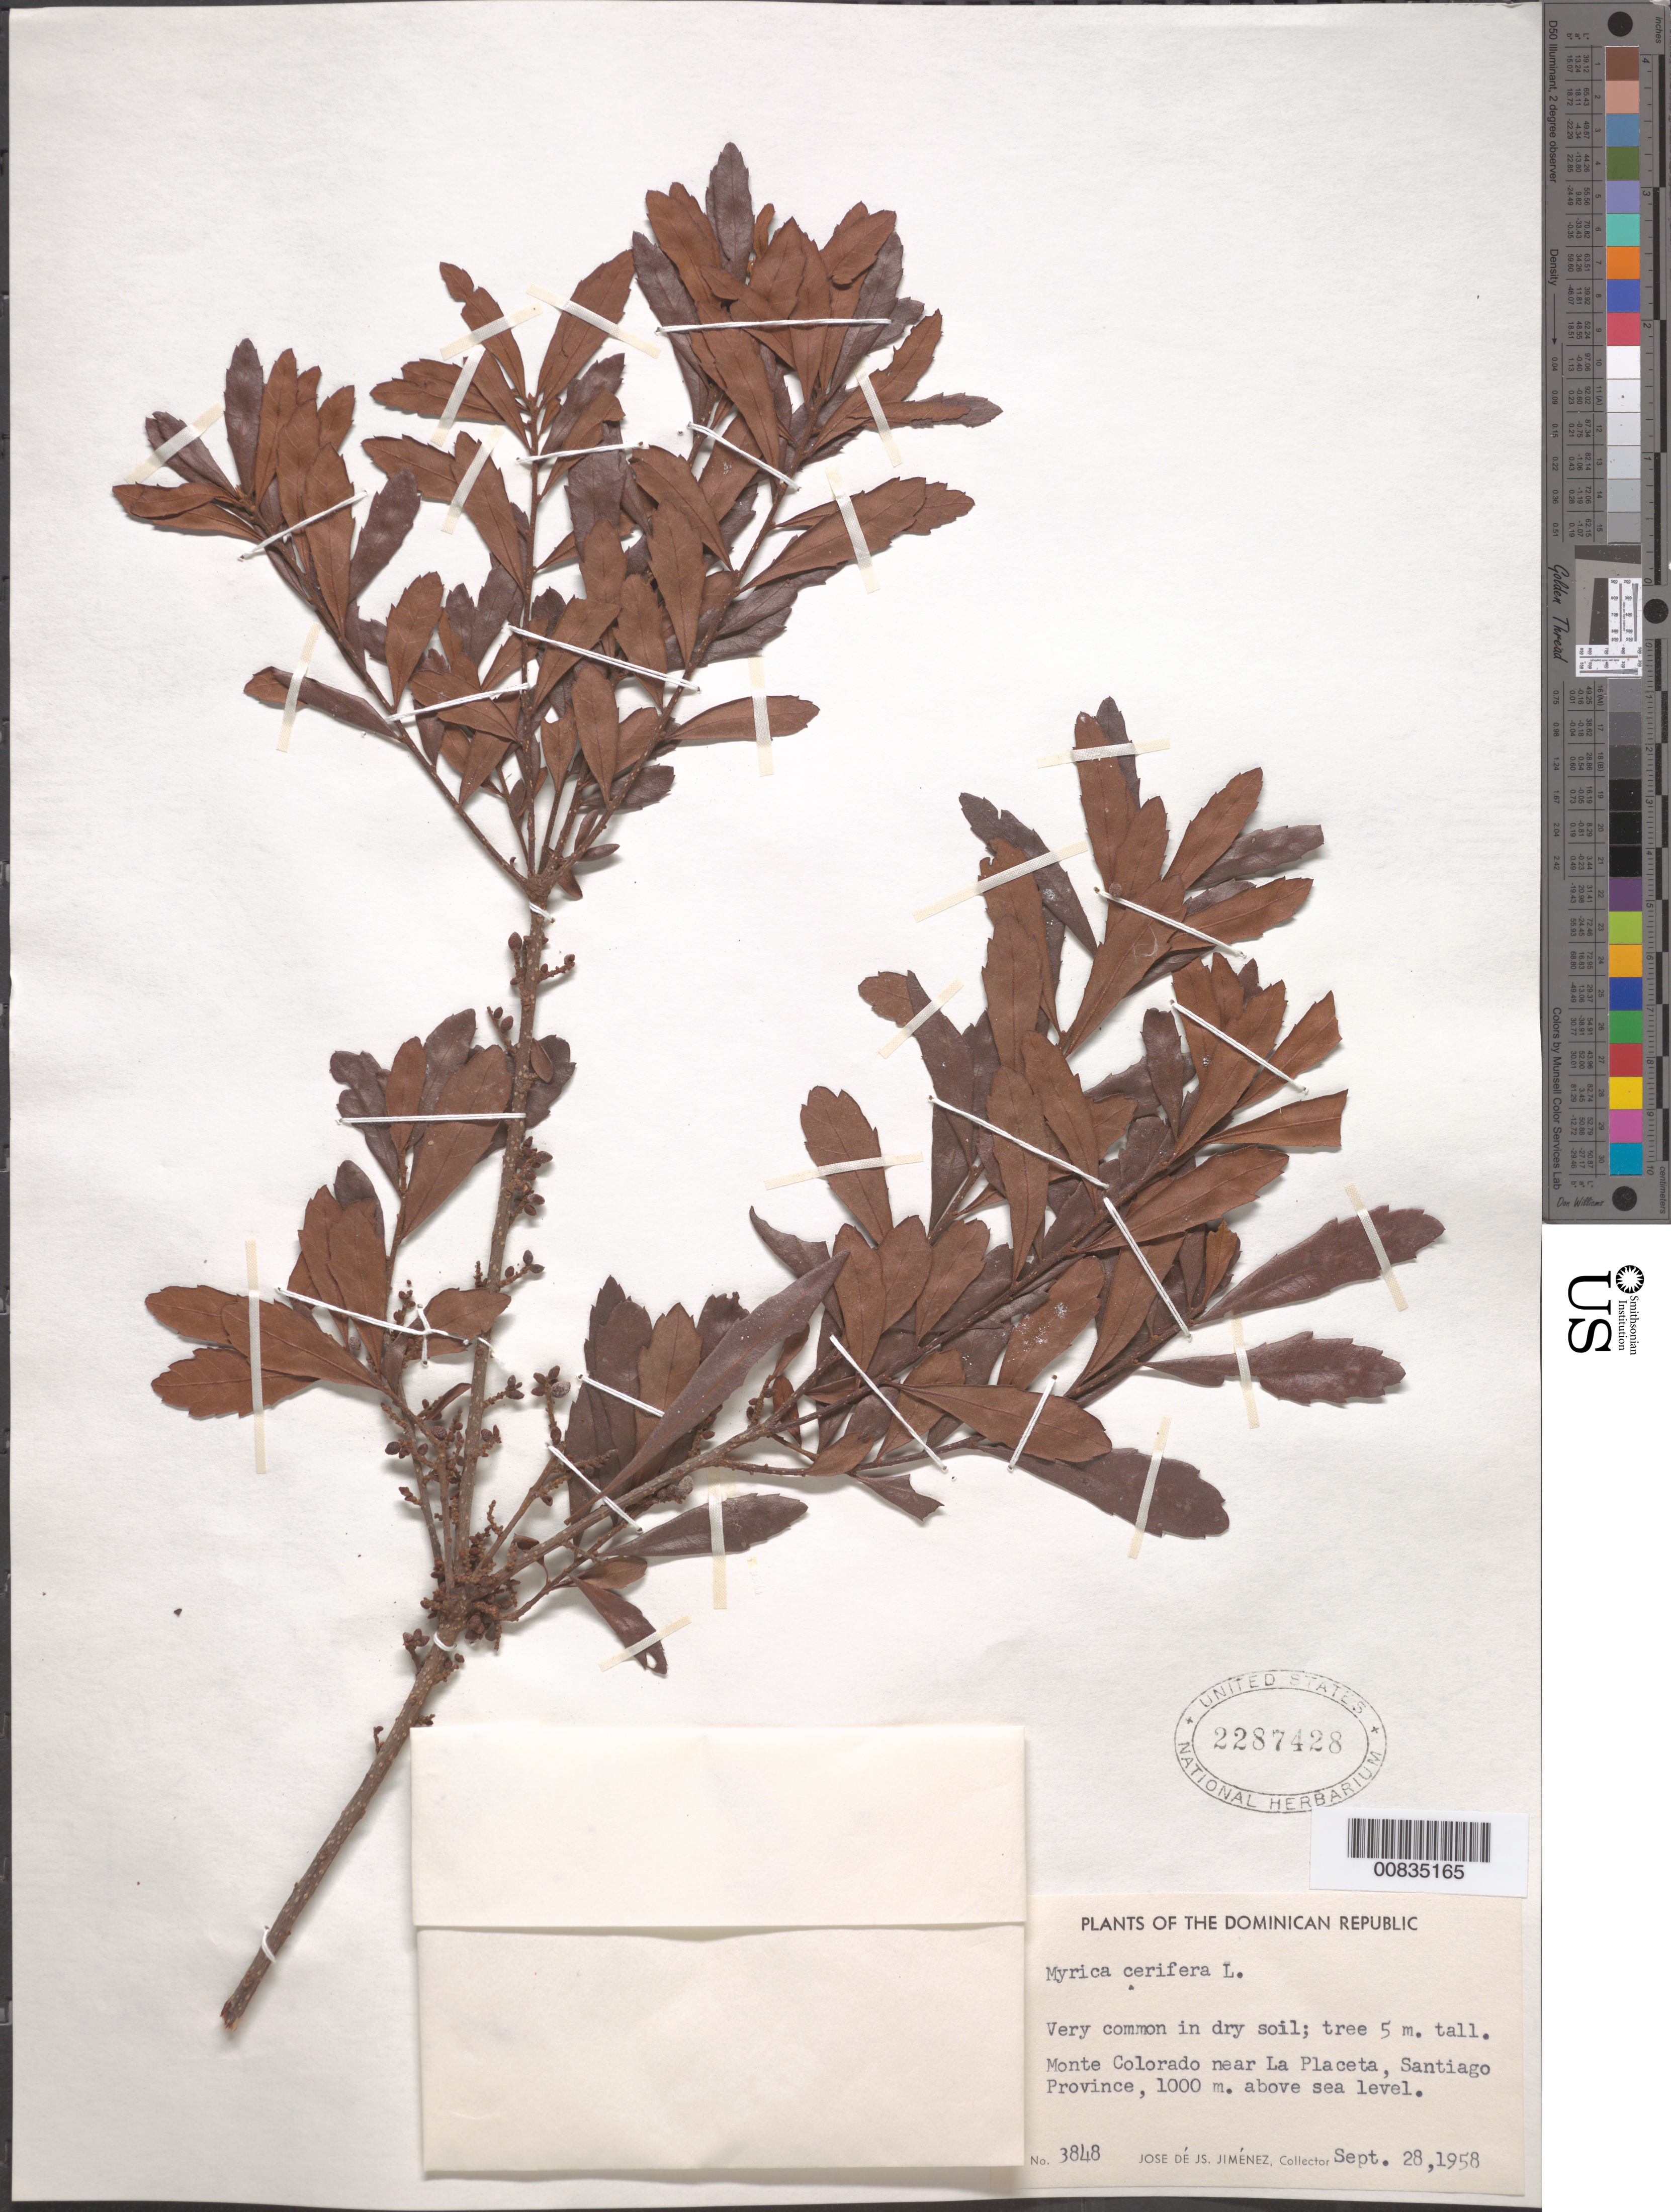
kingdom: Plantae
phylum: Tracheophyta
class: Magnoliopsida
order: Fagales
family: Myricaceae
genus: Myrica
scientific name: Myrica cerifera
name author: L.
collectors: J. J. Jiménez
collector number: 3848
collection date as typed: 28 Sep 1958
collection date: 1958-09-28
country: Dominican Republic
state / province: Santiago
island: Hispaniola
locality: Monte Colorado near La Placeta.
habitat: Dry soil.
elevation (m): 1000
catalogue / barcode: US 2287428